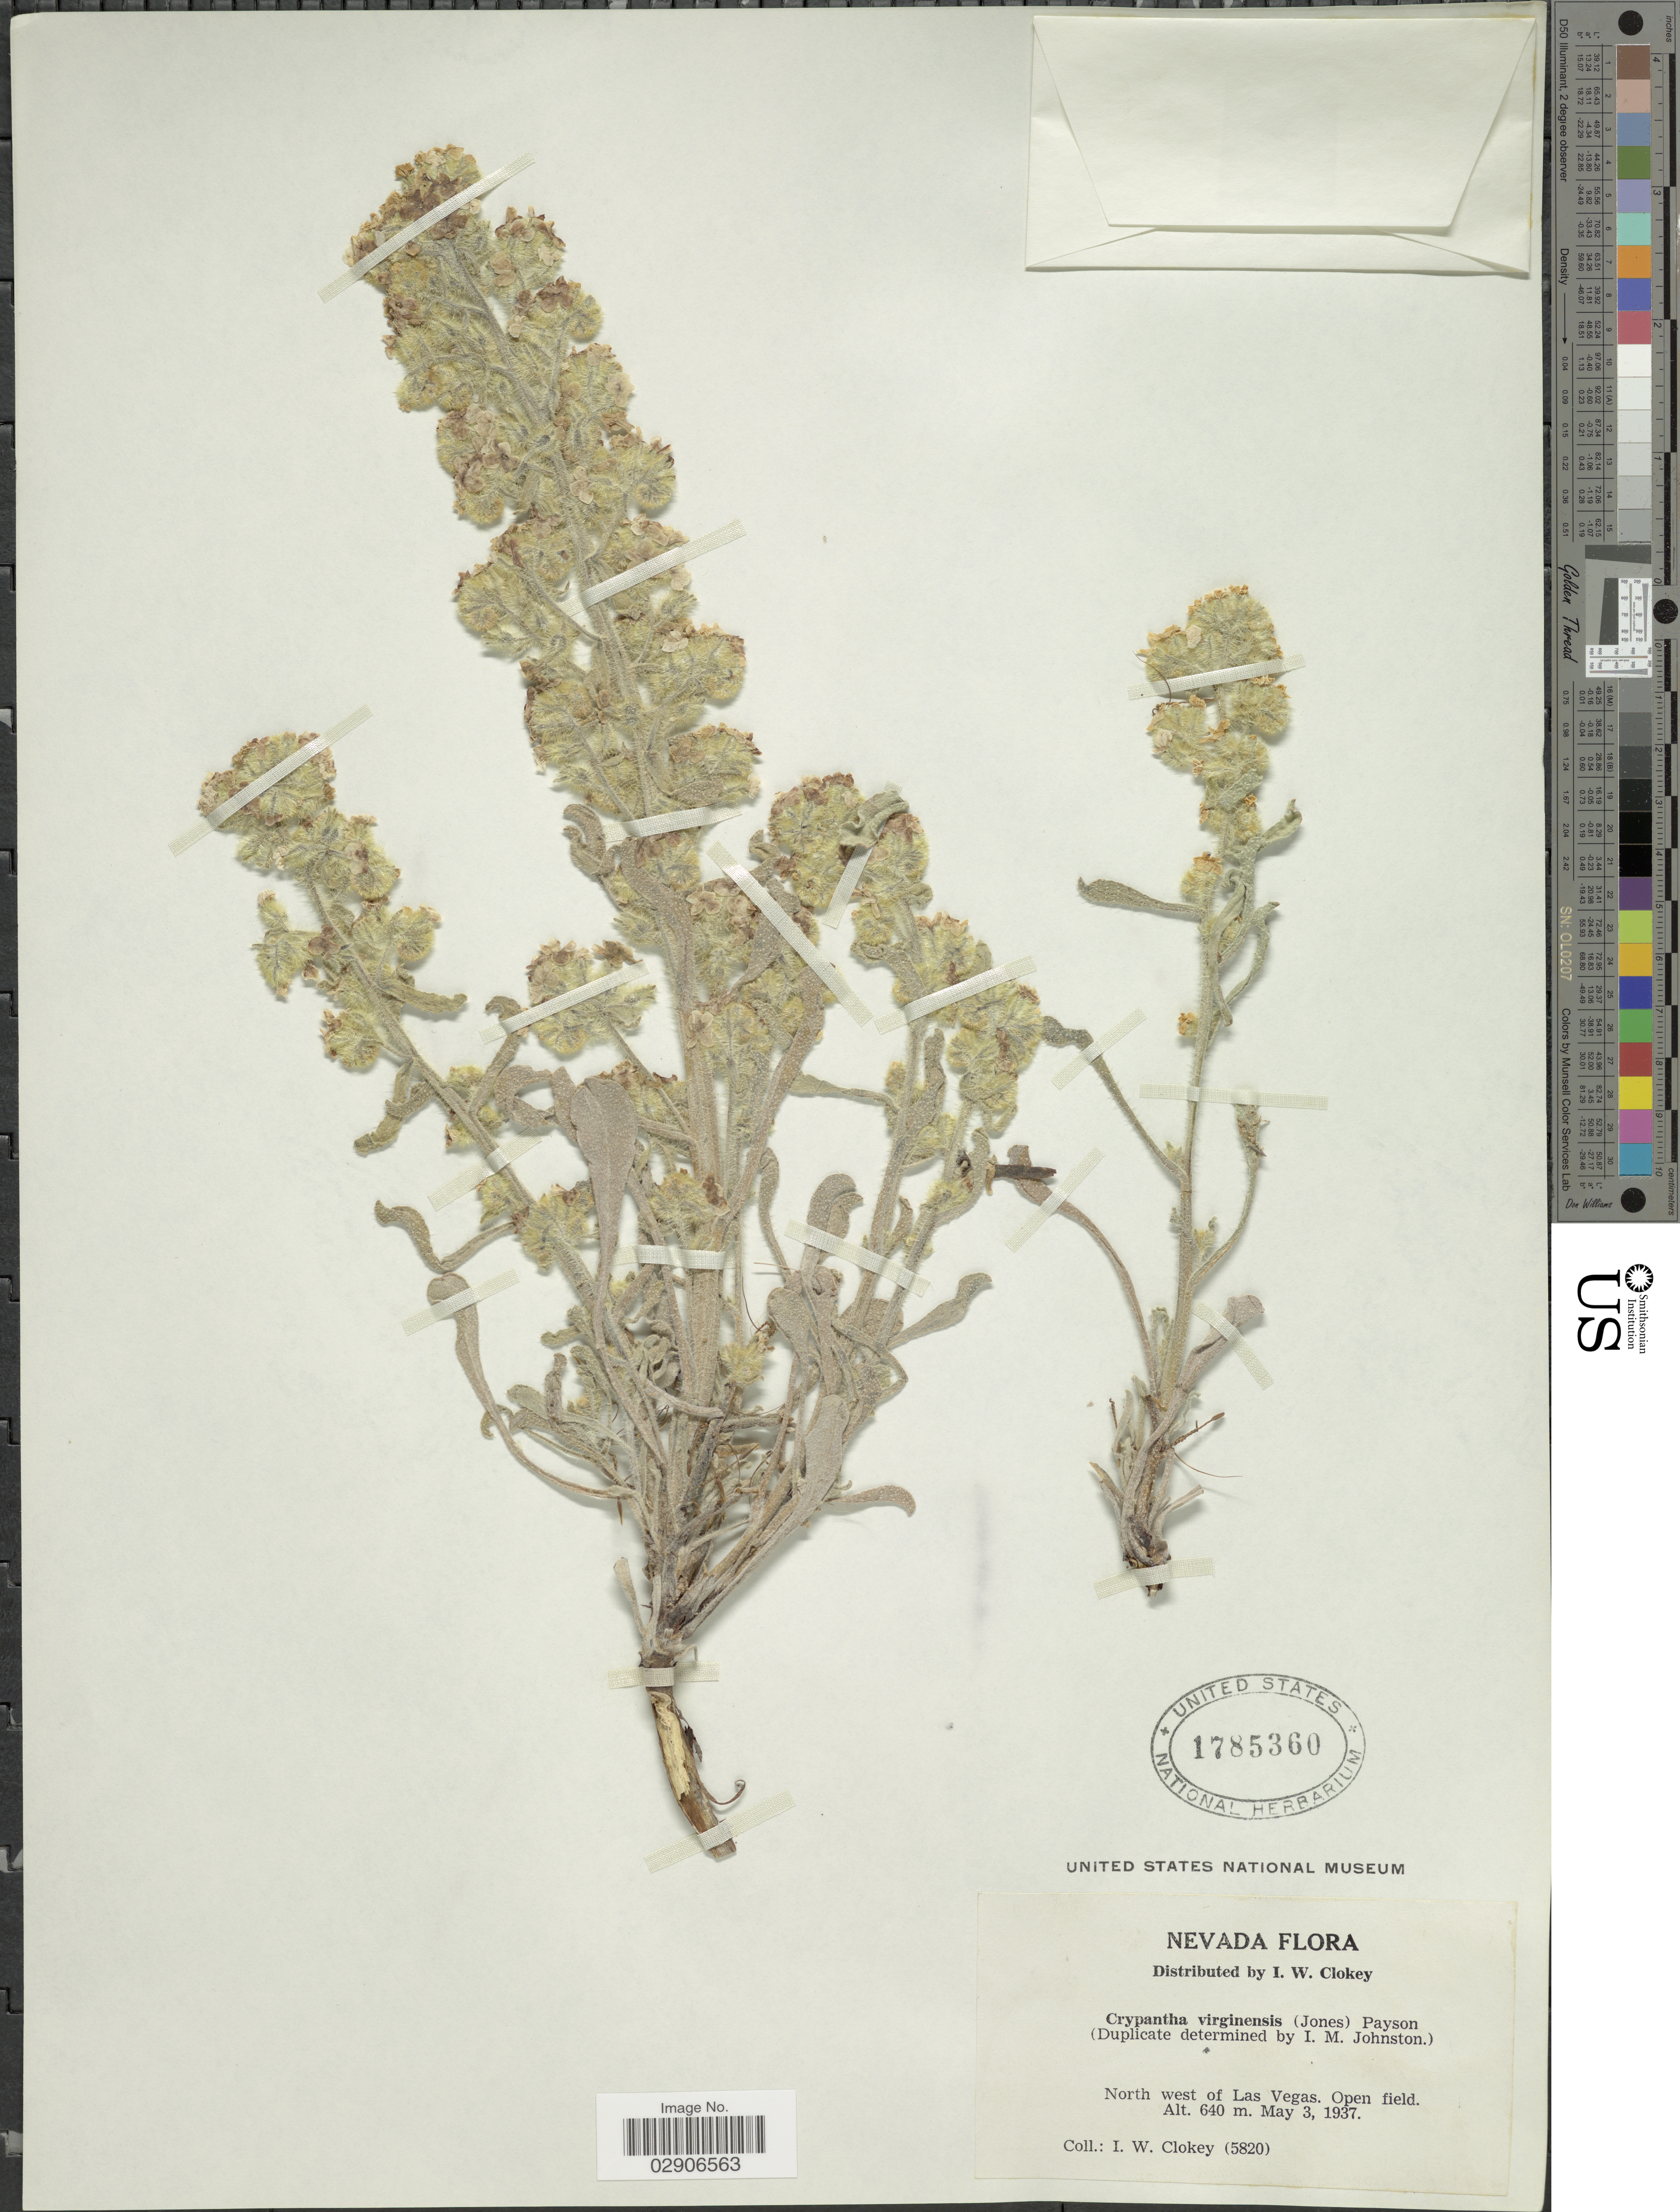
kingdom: Plantae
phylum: Tracheophyta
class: Magnoliopsida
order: Boraginales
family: Boraginaceae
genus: Oreocarya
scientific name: Oreocarya virginensis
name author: (M.E. Jones) J.F. Macbr.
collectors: I. W. Clokey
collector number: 5820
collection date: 1937-05-03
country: United States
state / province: Nevada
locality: North west of Las Vegas, Open field.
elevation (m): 640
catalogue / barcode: US 1785360